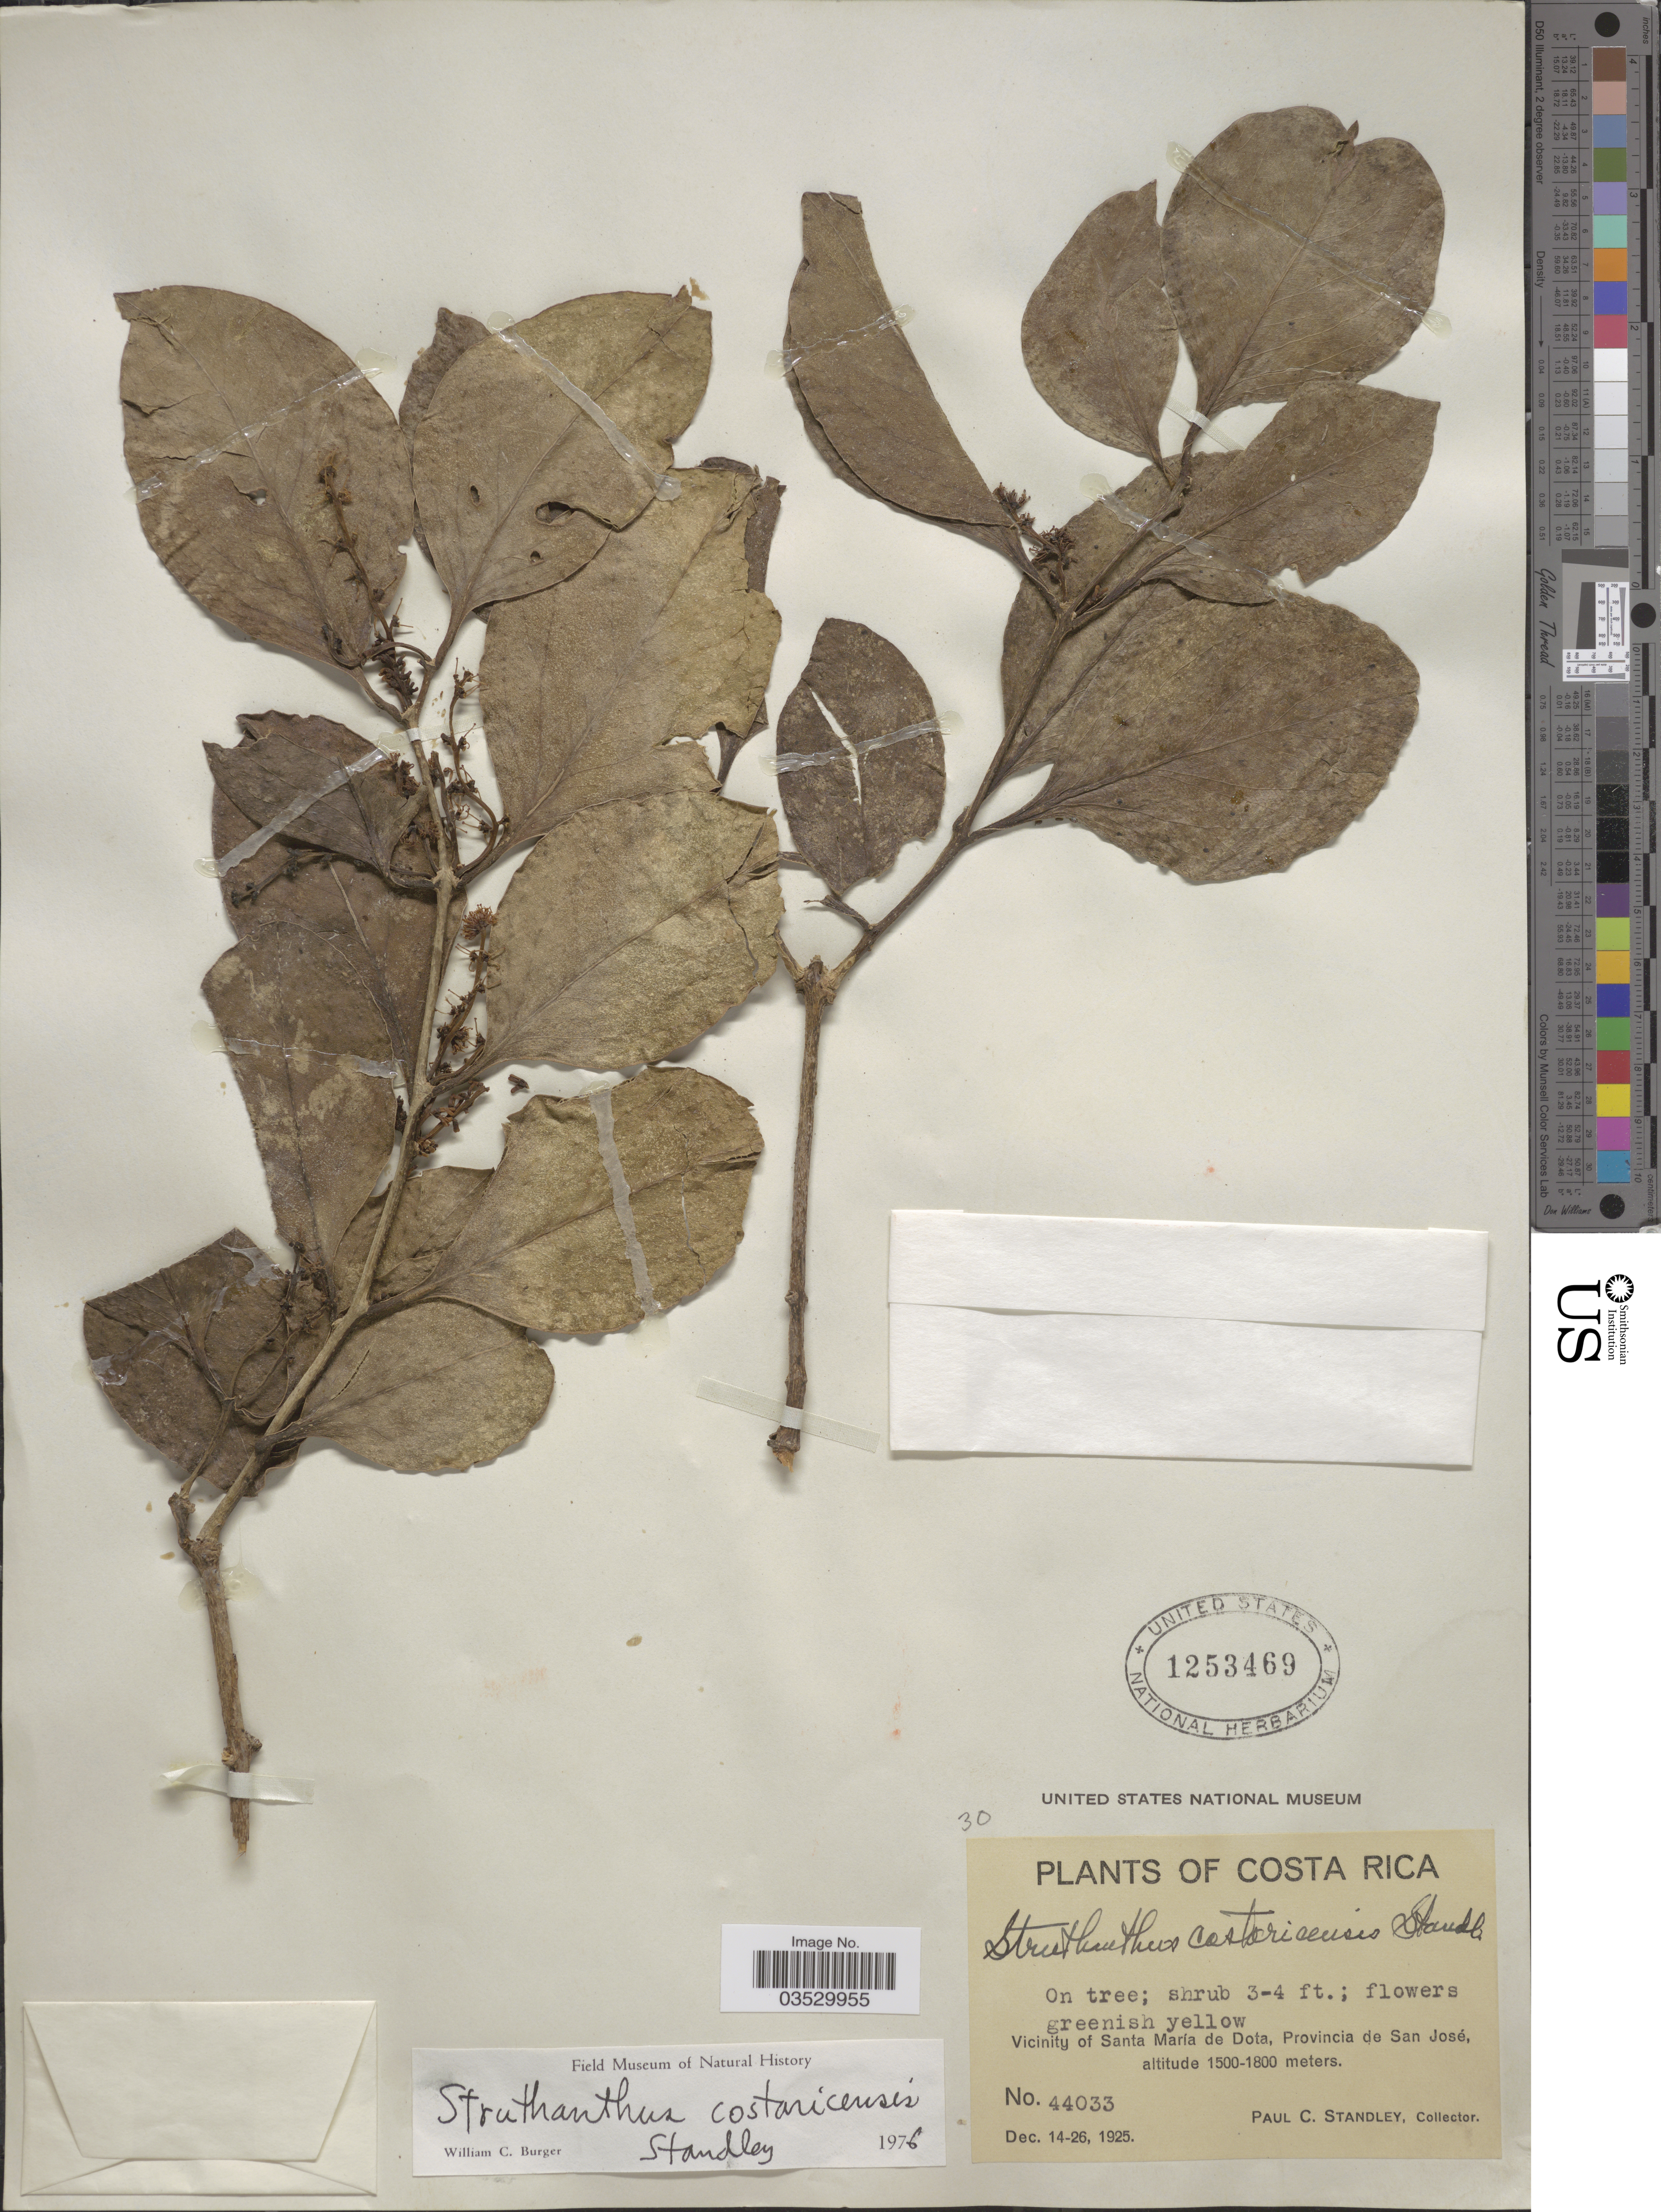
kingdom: Plantae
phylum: Tracheophyta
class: Magnoliopsida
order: Santalales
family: Loranthaceae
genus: Struthanthus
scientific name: Struthanthus costaricensis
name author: Standl.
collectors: P. C. Standley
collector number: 44033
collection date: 1925-12-14/1925-12-26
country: Costa Rica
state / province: San José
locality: Vicinity of Santa María de Dota.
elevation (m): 1500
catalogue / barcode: US 1253469